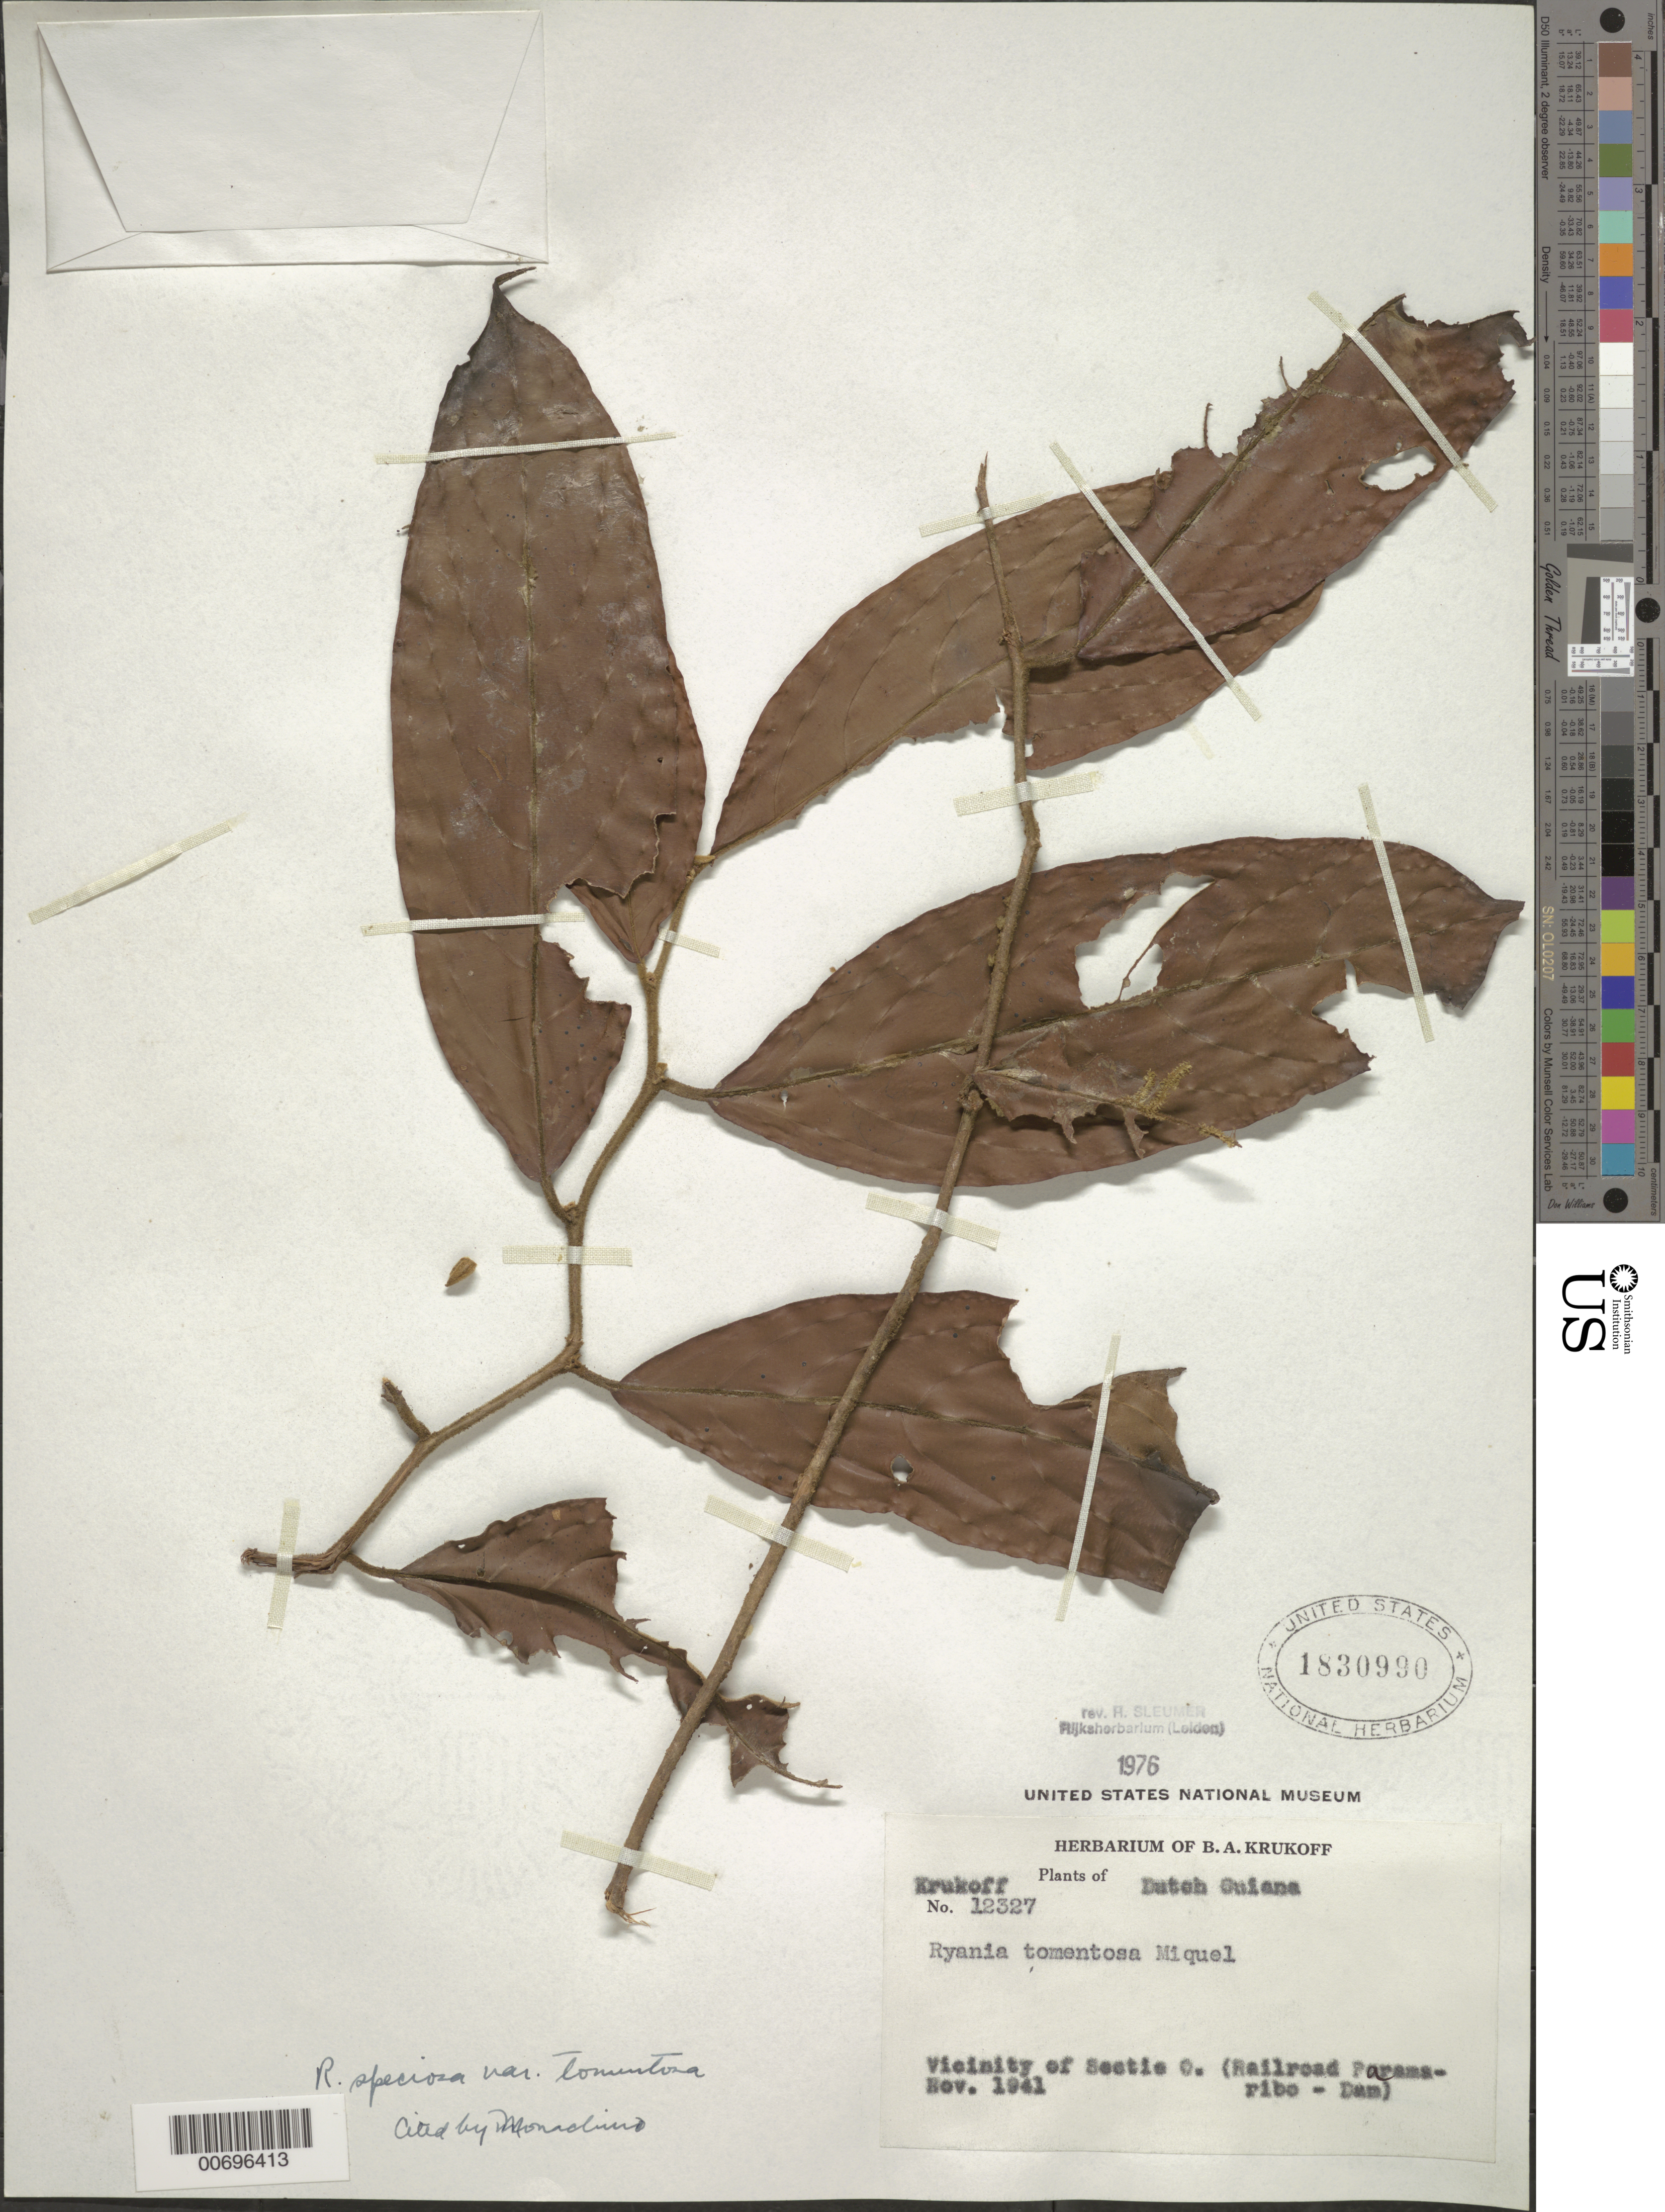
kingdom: Plantae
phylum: Tracheophyta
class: Magnoliopsida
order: Malpighiales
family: Salicaceae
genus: Ryania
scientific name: Ryania speciosa var. tomentosa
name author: (Miq.) Monach.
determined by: Lindeman, J. C.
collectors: B. A. Krukoff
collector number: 12327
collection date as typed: Nov-41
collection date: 1941-11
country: Suriname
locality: Sectie O (Railroad Paramaribo-Dam)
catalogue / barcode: US 1830990